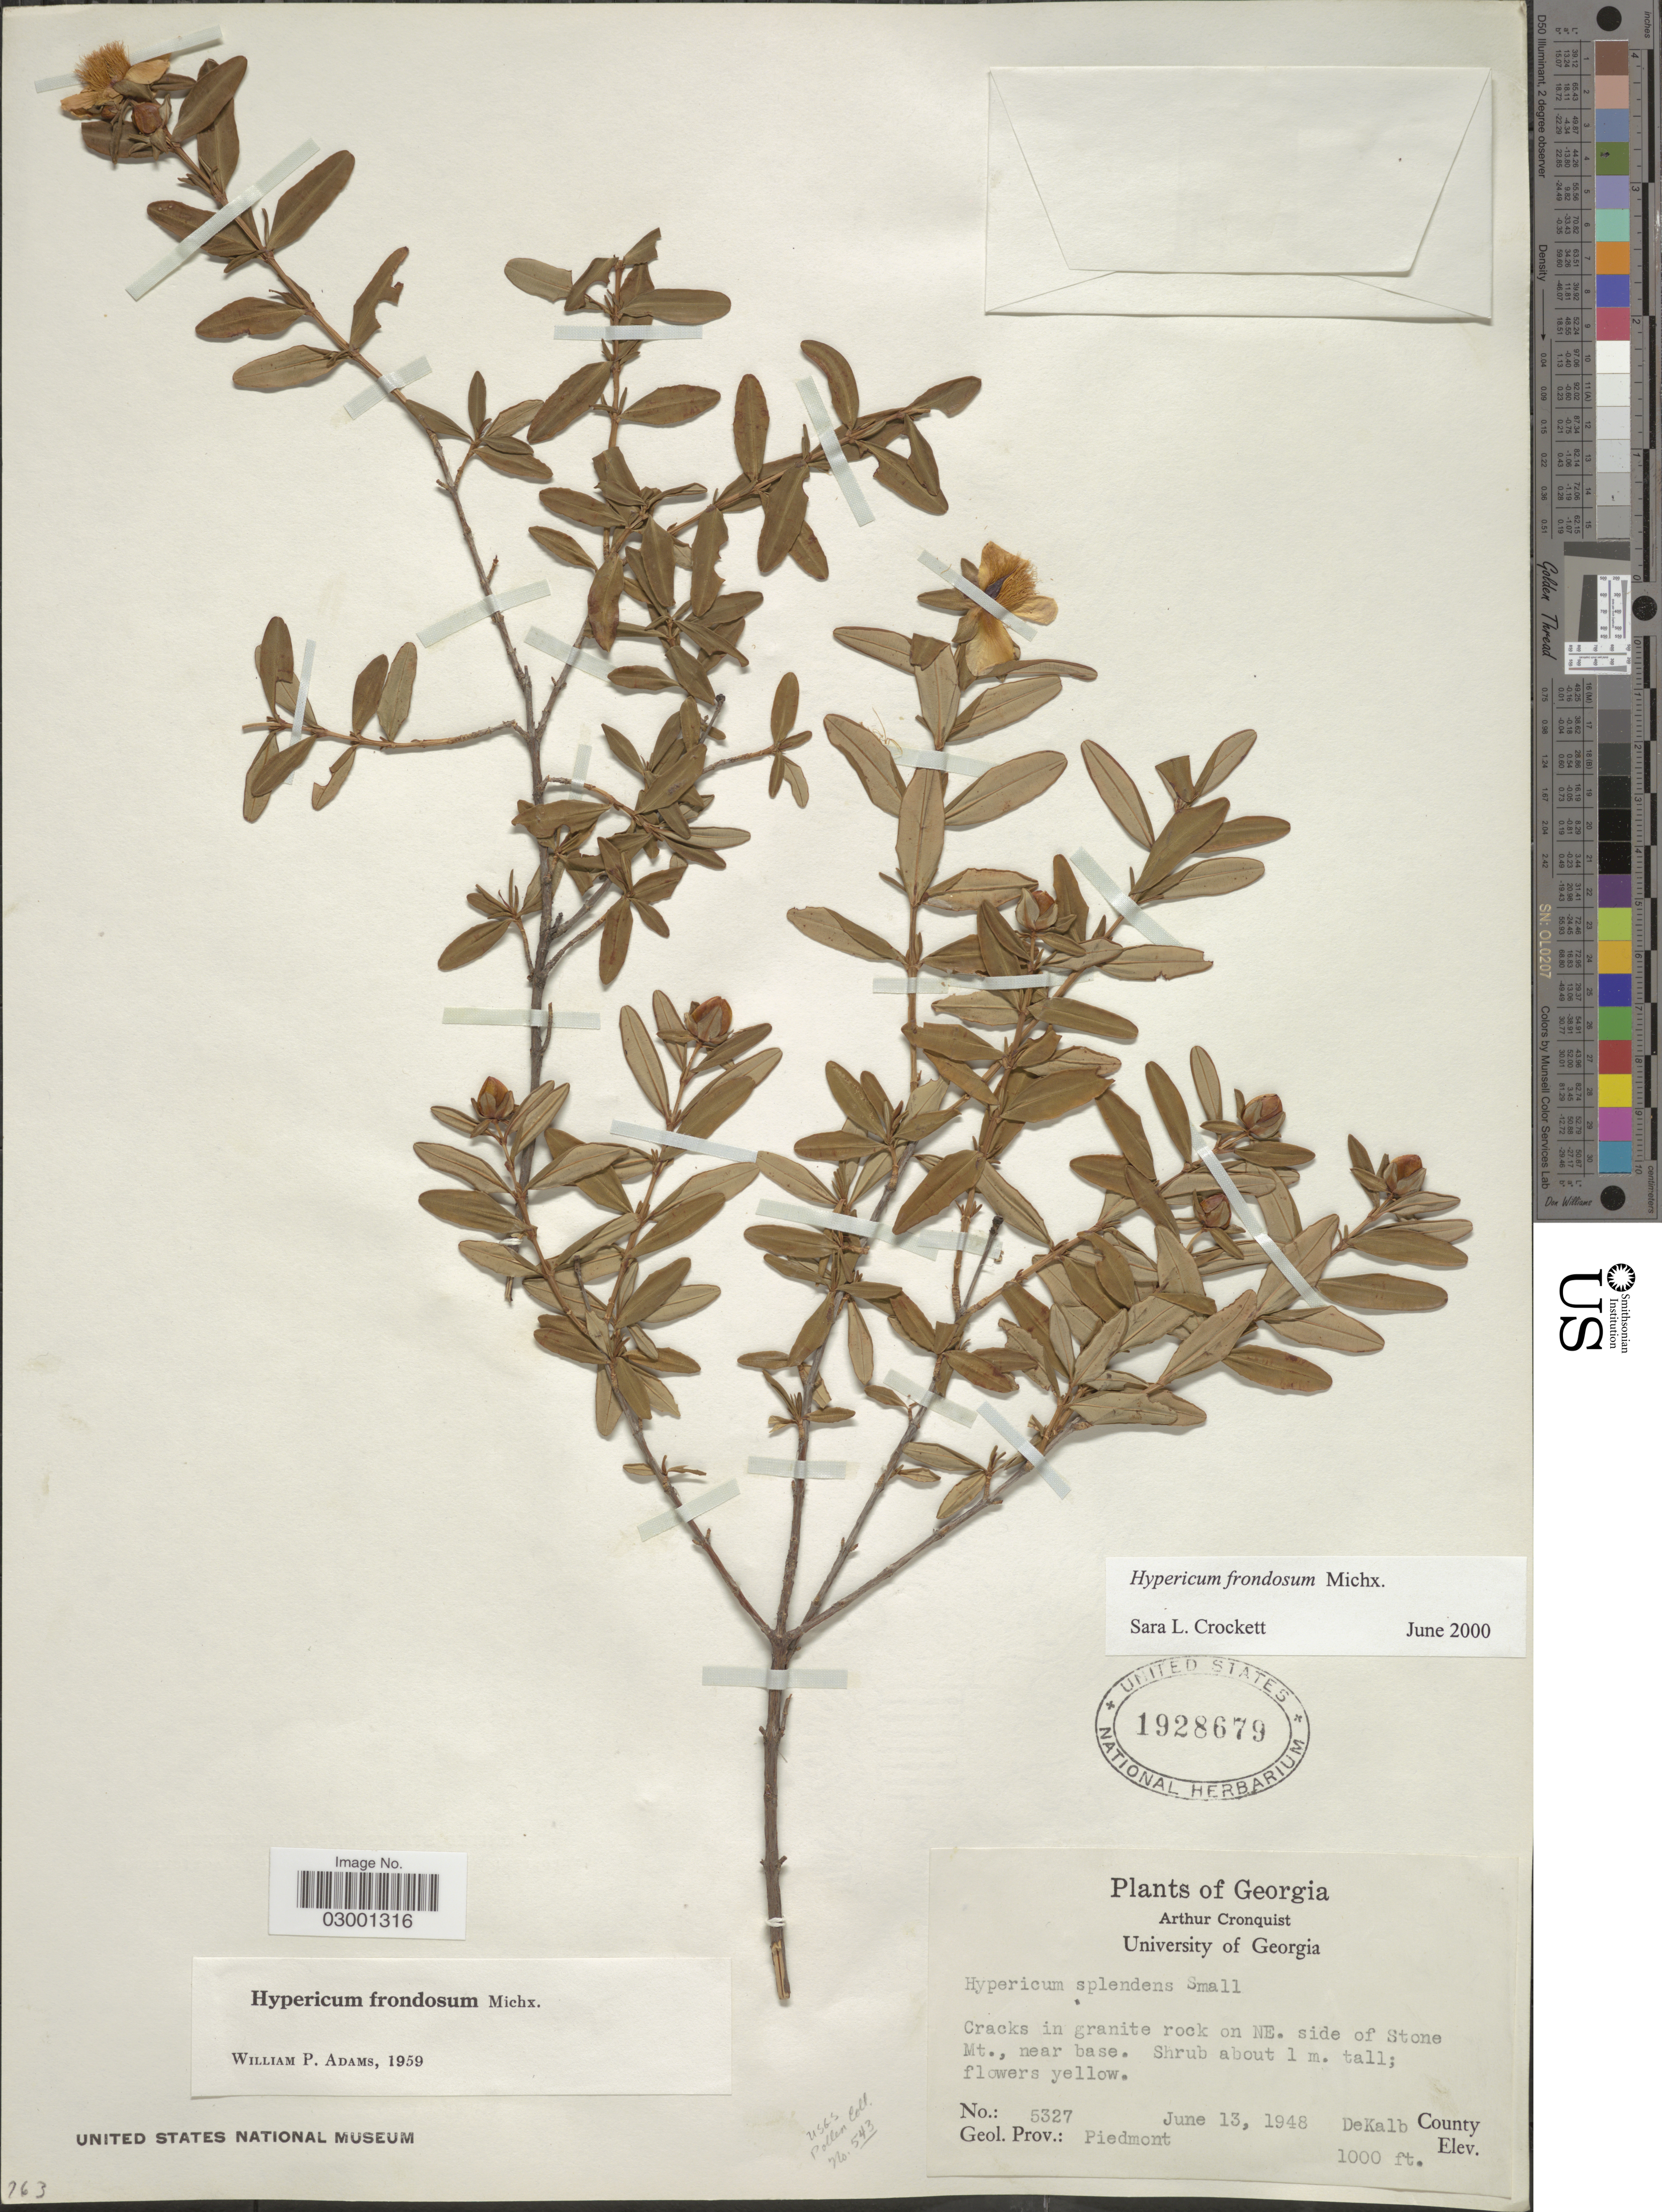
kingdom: Plantae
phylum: Tracheophyta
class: Magnoliopsida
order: Malpighiales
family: Hypericaceae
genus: Hypericum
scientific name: Hypericum frondosum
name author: Michx.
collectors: A. J. Cronquist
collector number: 5327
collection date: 1948-06-13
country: United States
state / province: Georgia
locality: Cracks in granite rock on NE. side of Stone Mt., near base. DeKalb County. Geol.Prov.: Piedmont.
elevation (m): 305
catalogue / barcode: US 1928679